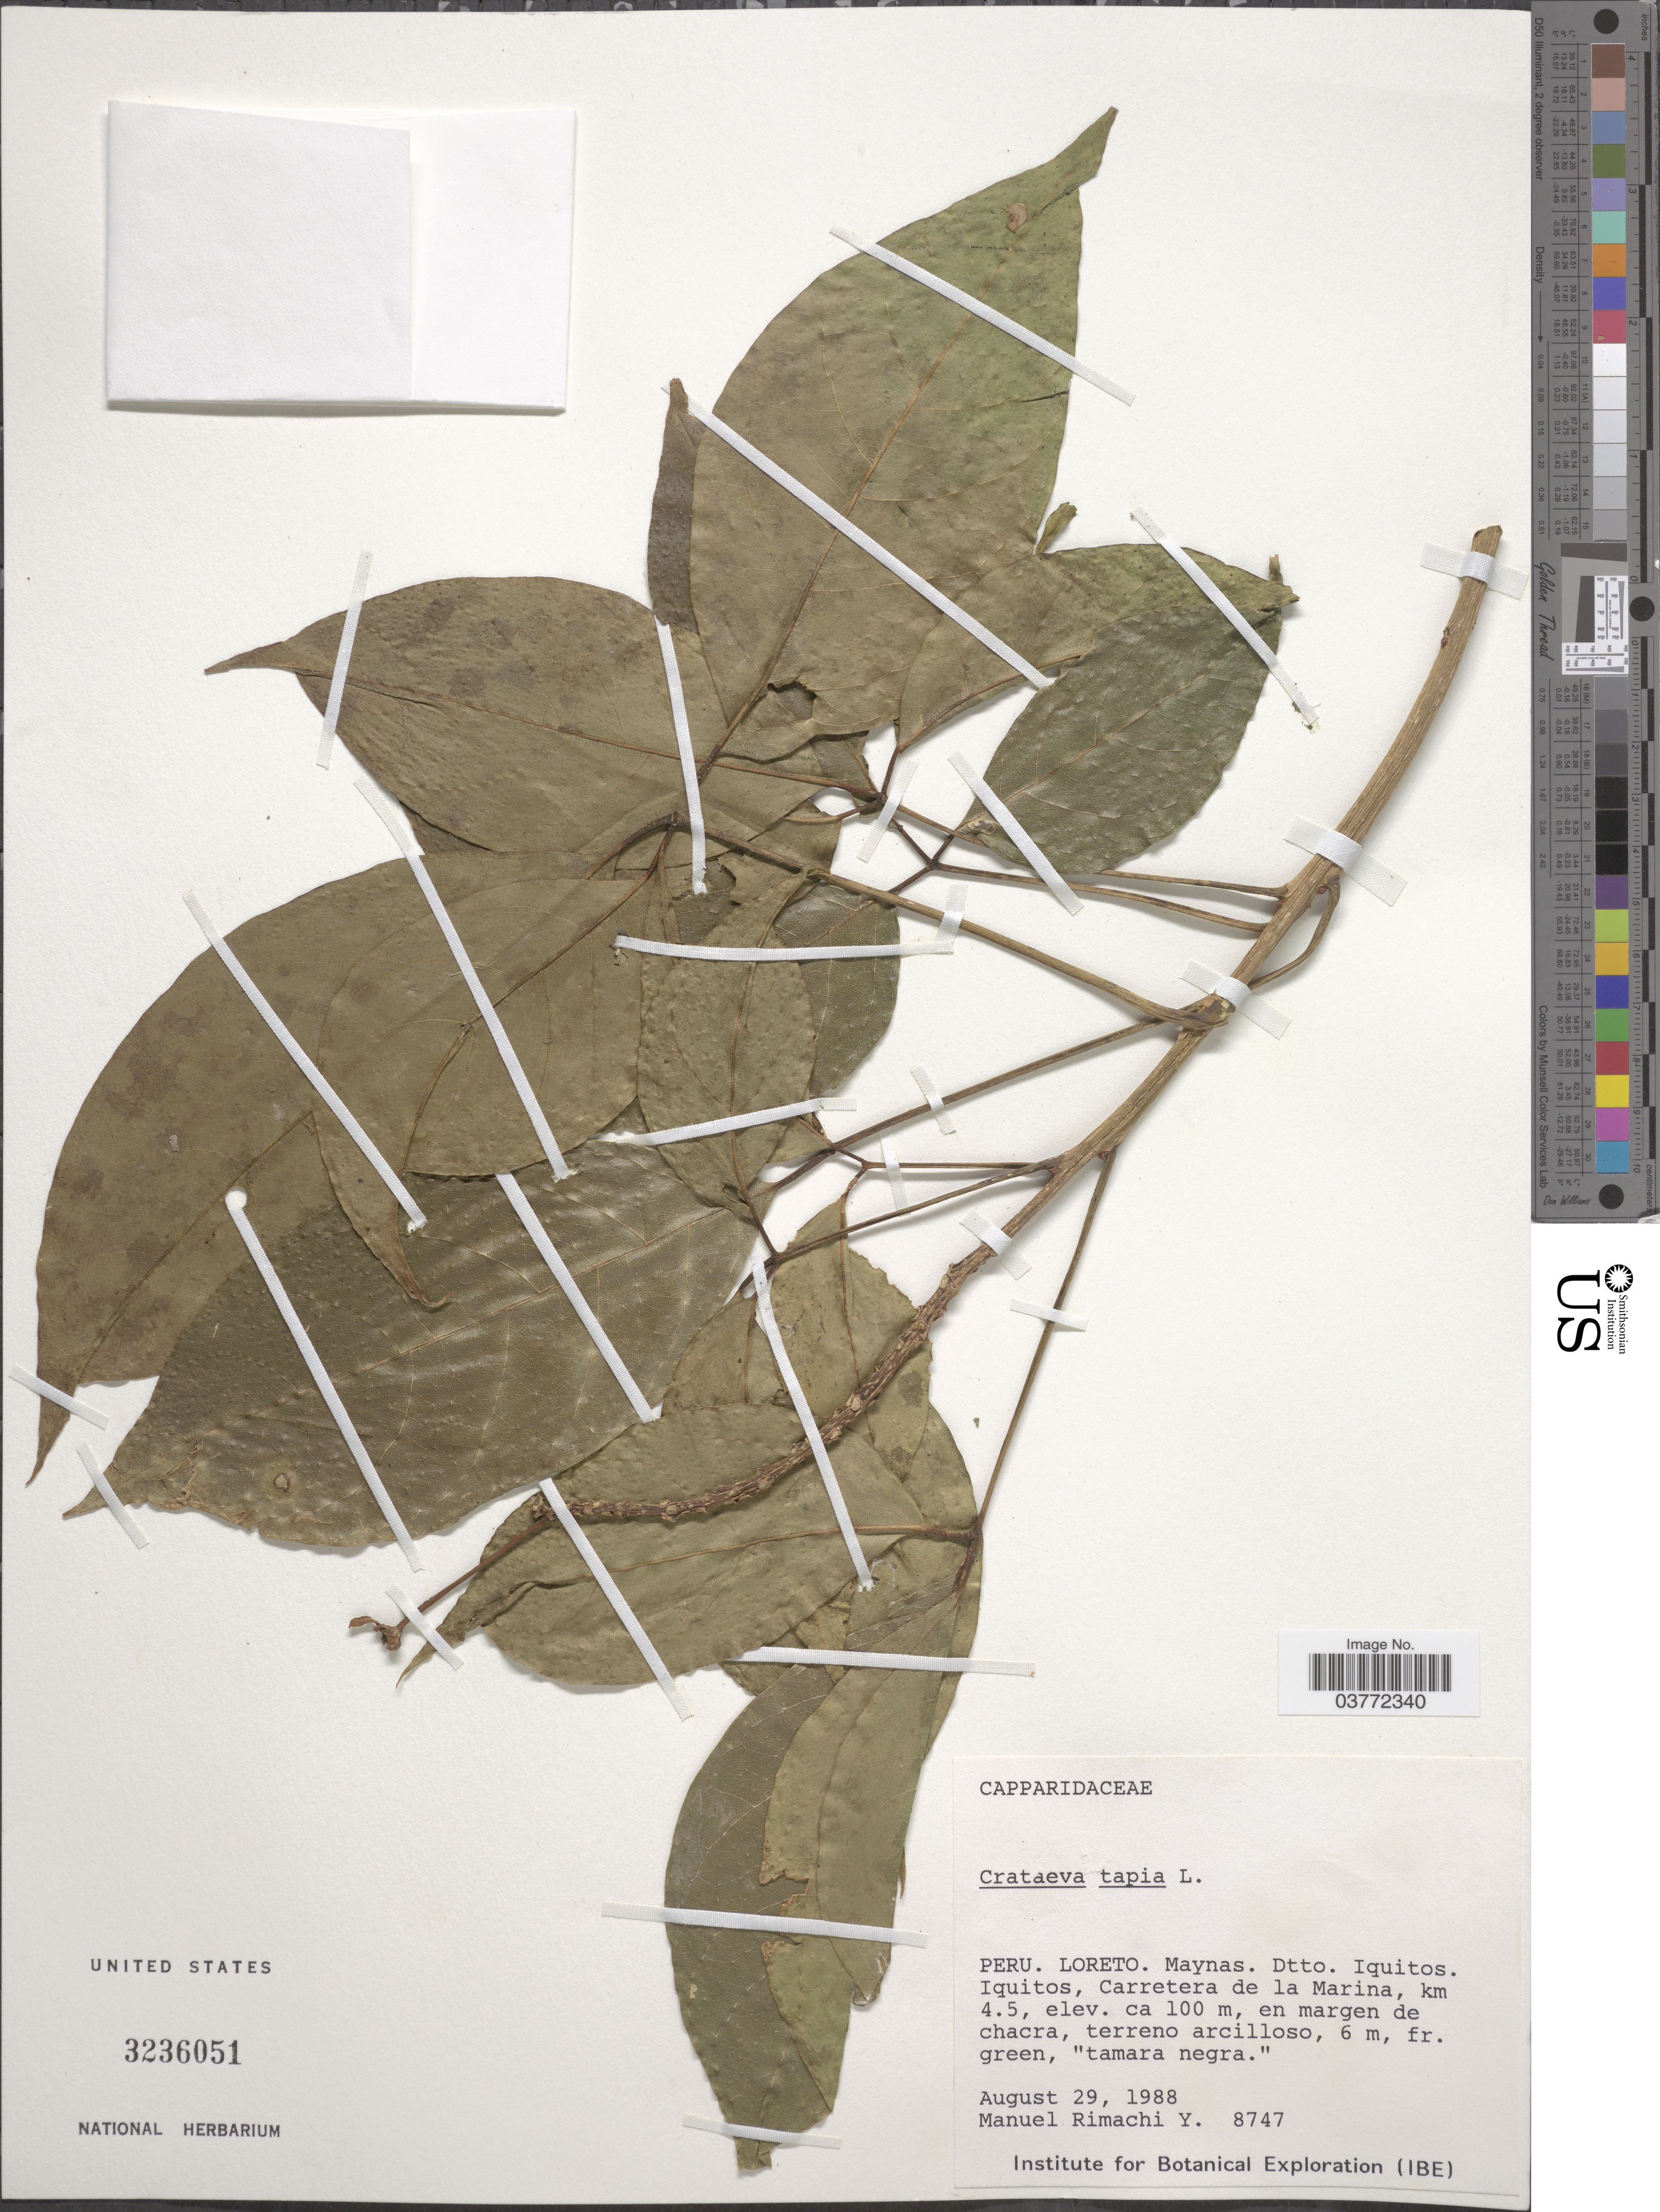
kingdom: Plantae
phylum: Tracheophyta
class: Magnoliopsida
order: Brassicales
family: Capparaceae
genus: Crateva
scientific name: Crateva tapia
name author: L.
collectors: M. Rimachi Y.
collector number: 8747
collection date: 1988-08-29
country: Peru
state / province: Loreto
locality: Maynas. Dtto. Iquitos. Iquitos, Carretera de la Marina, km 4.5.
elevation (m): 100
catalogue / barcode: US 3236051